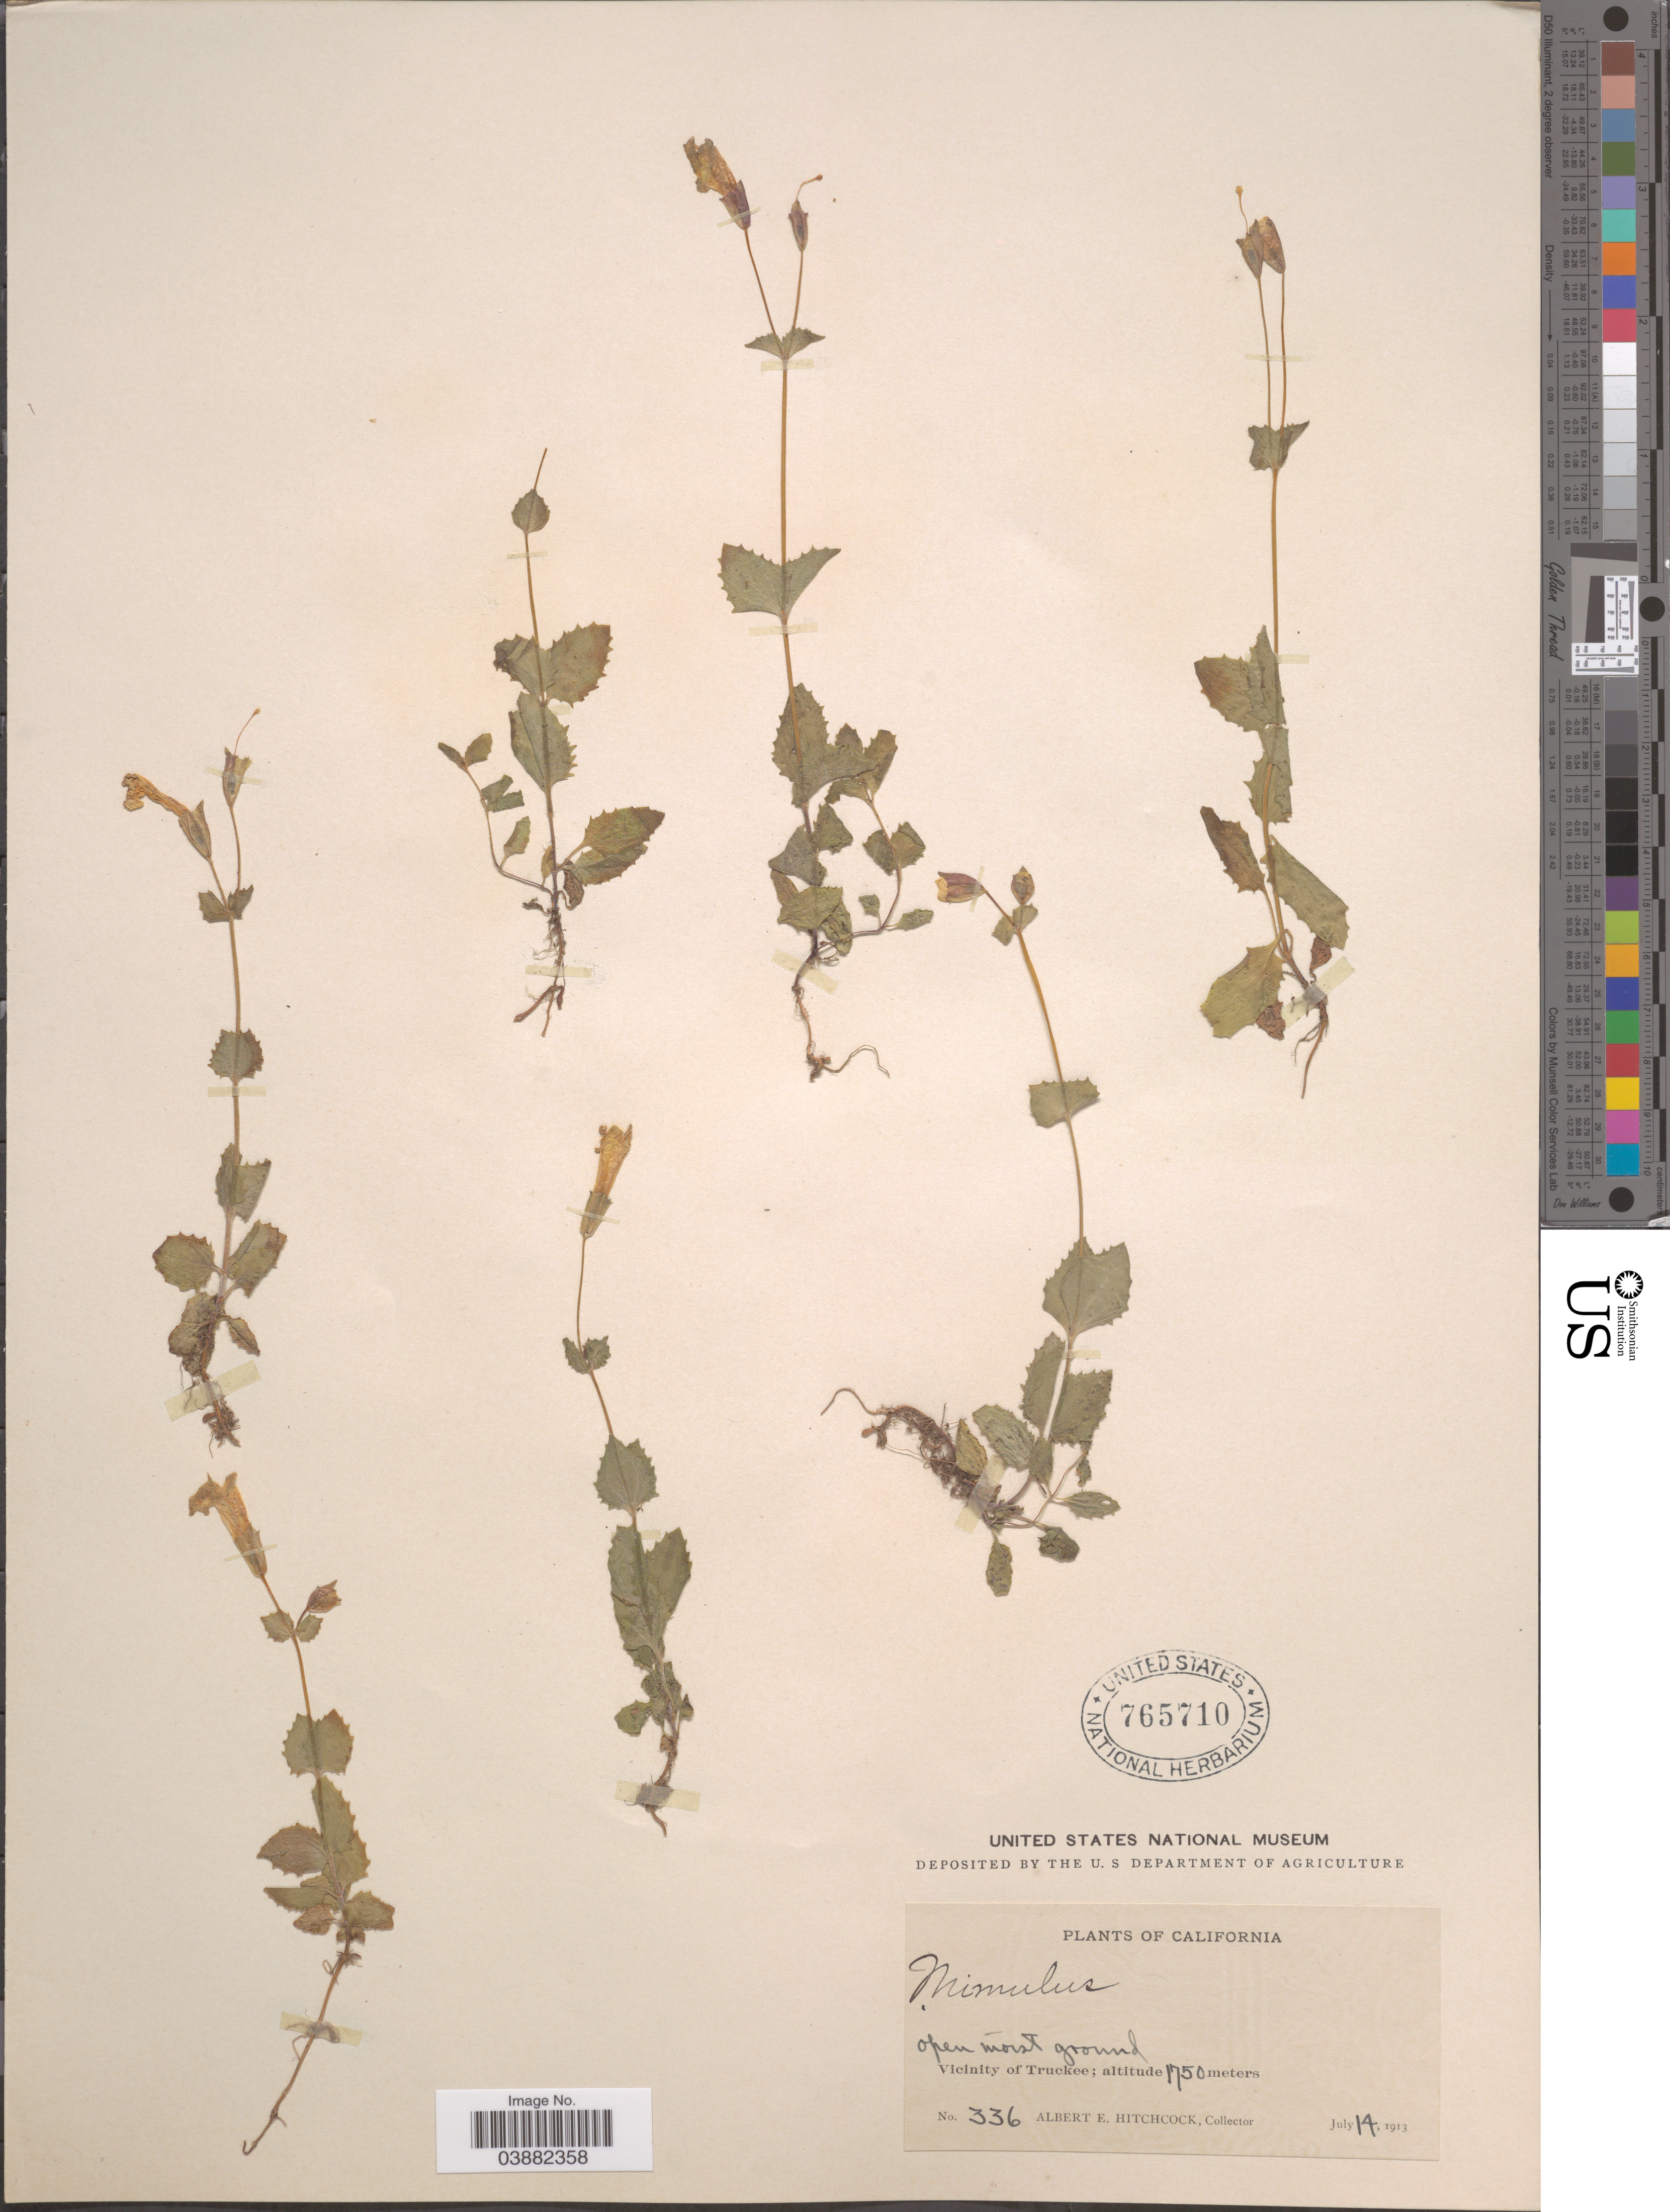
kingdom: Plantae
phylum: Tracheophyta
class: Magnoliopsida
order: Lamiales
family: Phrymaceae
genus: Mimulus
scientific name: Mimulus moschatus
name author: Douglas ex Lindl.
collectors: A. Hitchcock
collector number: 336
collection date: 1913-07-14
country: United States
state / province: California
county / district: Nevada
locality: Vicinity of Truckee.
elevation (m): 1750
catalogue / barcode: US 765710